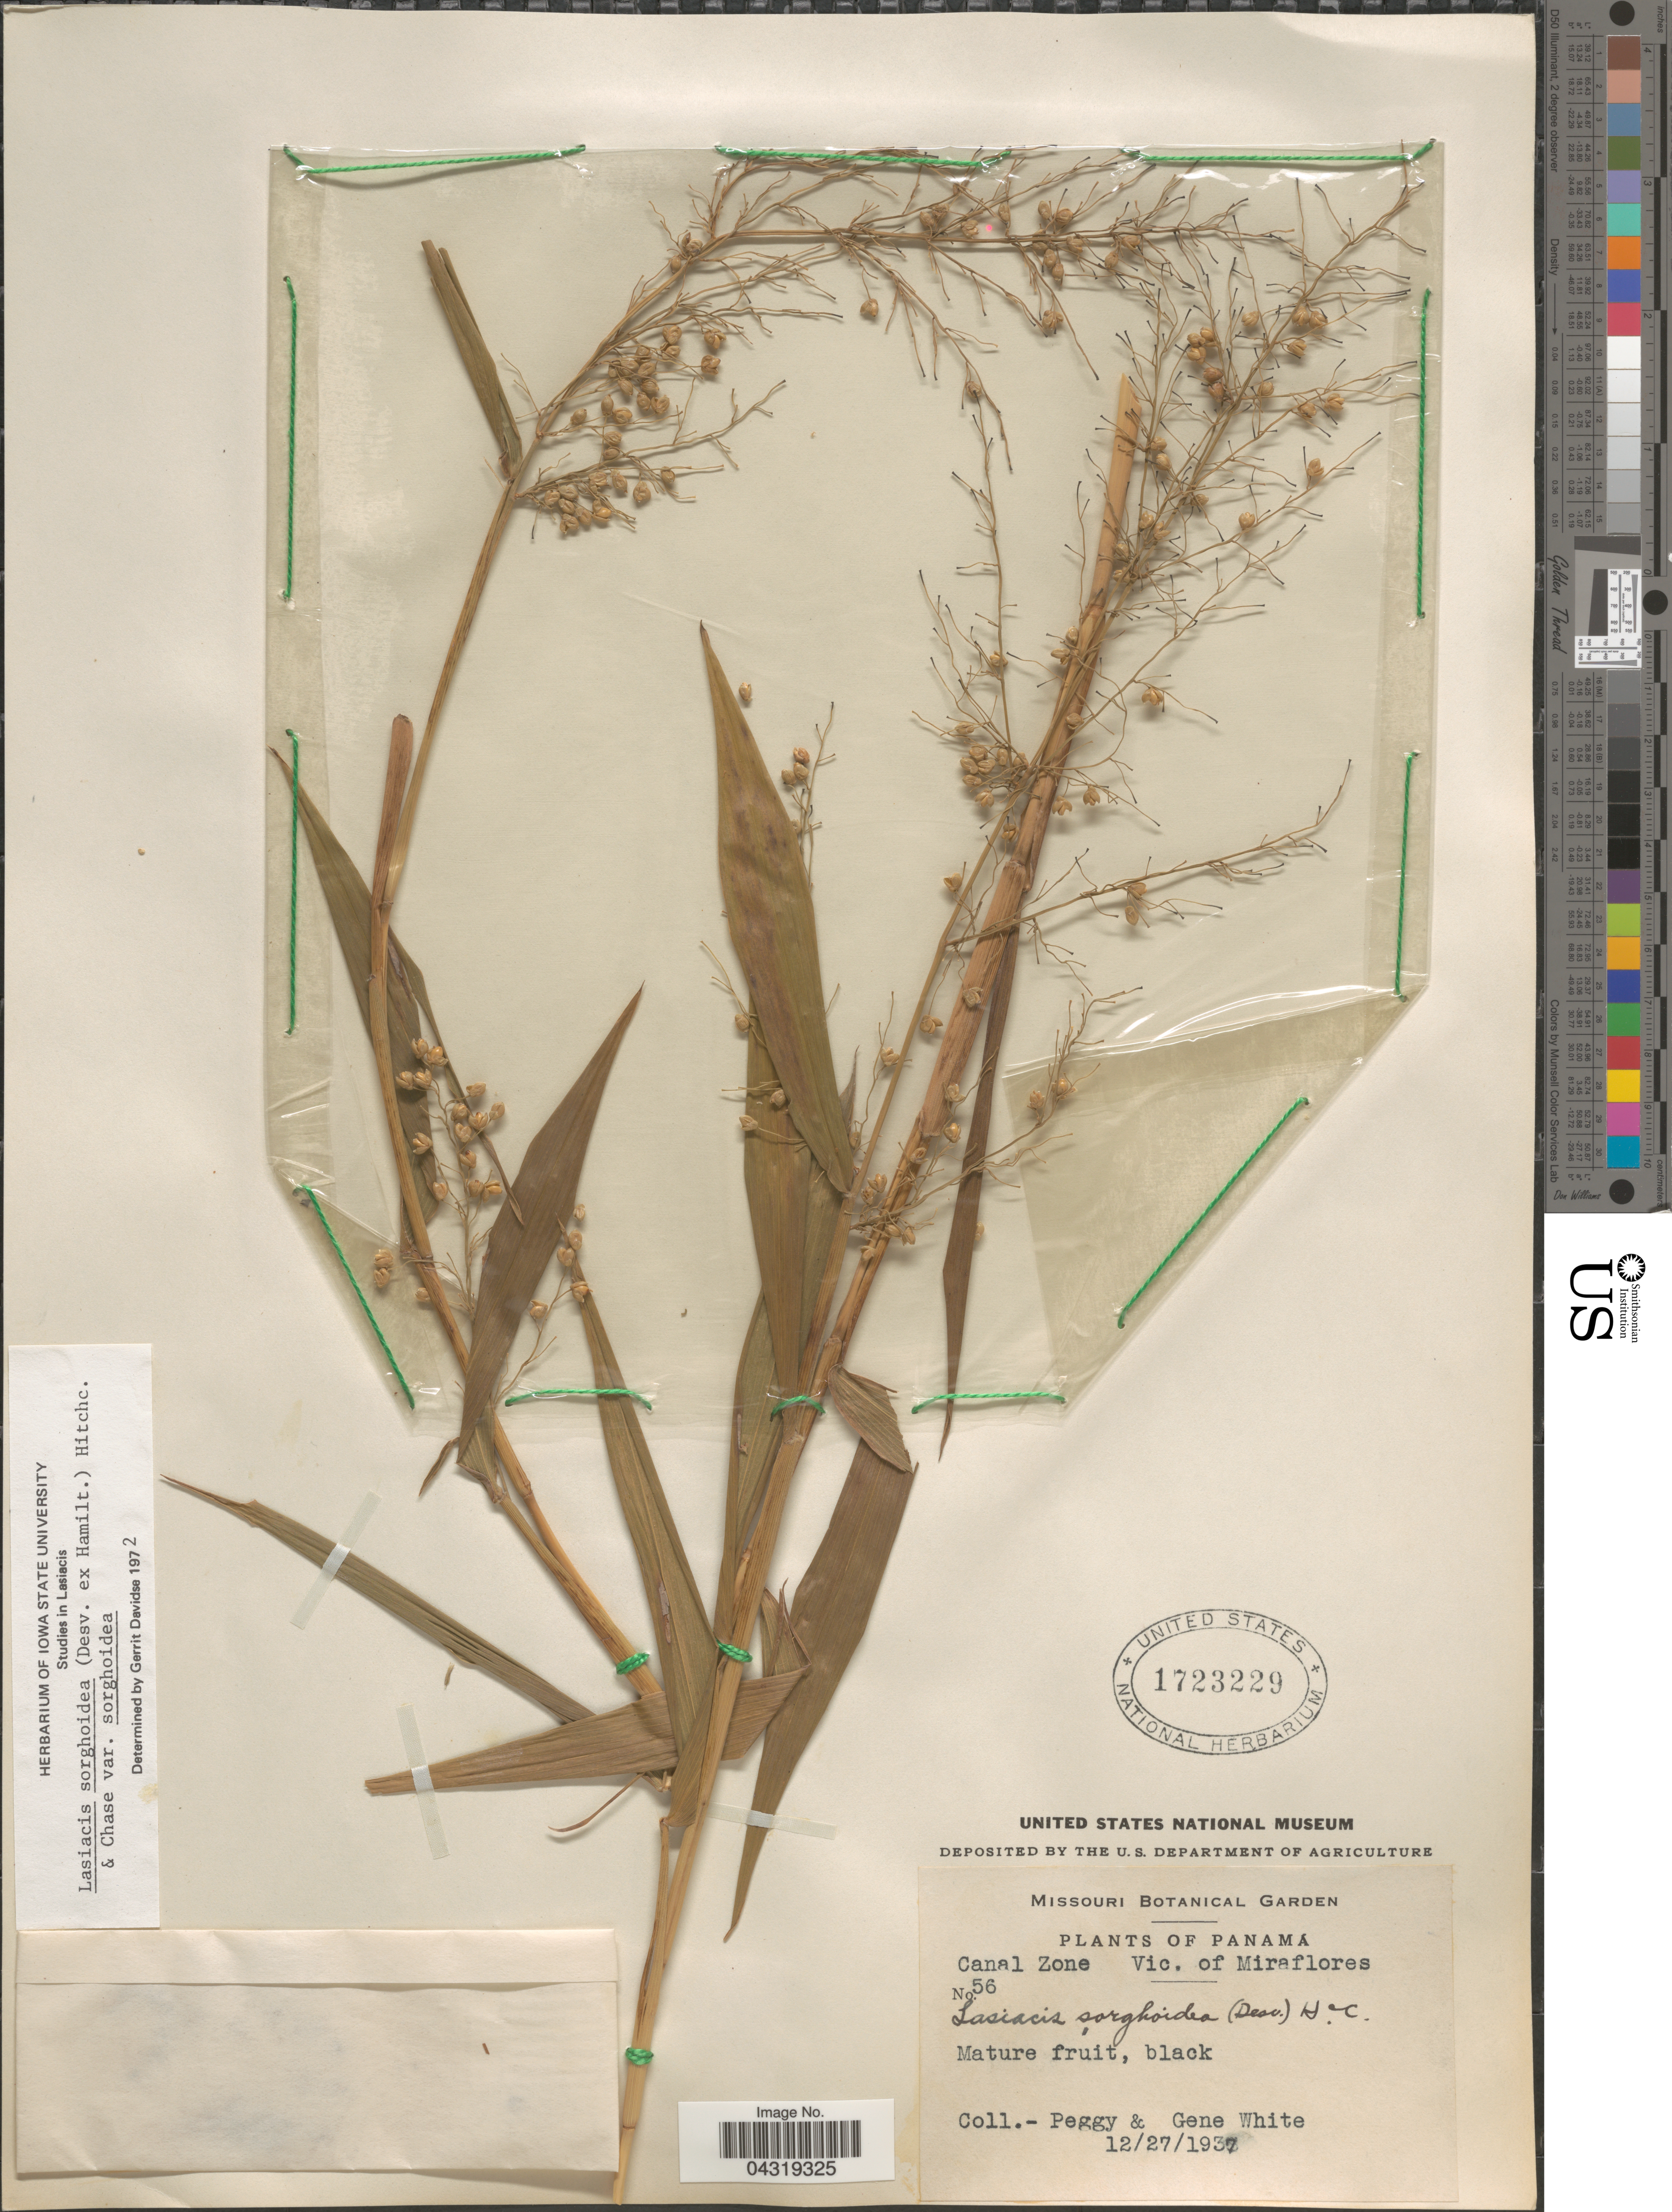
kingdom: Plantae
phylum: Tracheophyta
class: Liliopsida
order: Poales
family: Poaceae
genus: Lasiacis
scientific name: Lasiacis sorghoidea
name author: (Desv. ex Ham.) Hitchc. & Chase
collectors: P. White & G. White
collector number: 56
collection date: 1937-12-27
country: Panama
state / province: Colón / Panamá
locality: Canal Zone. Vic. of Miraflores.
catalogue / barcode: US 1723229